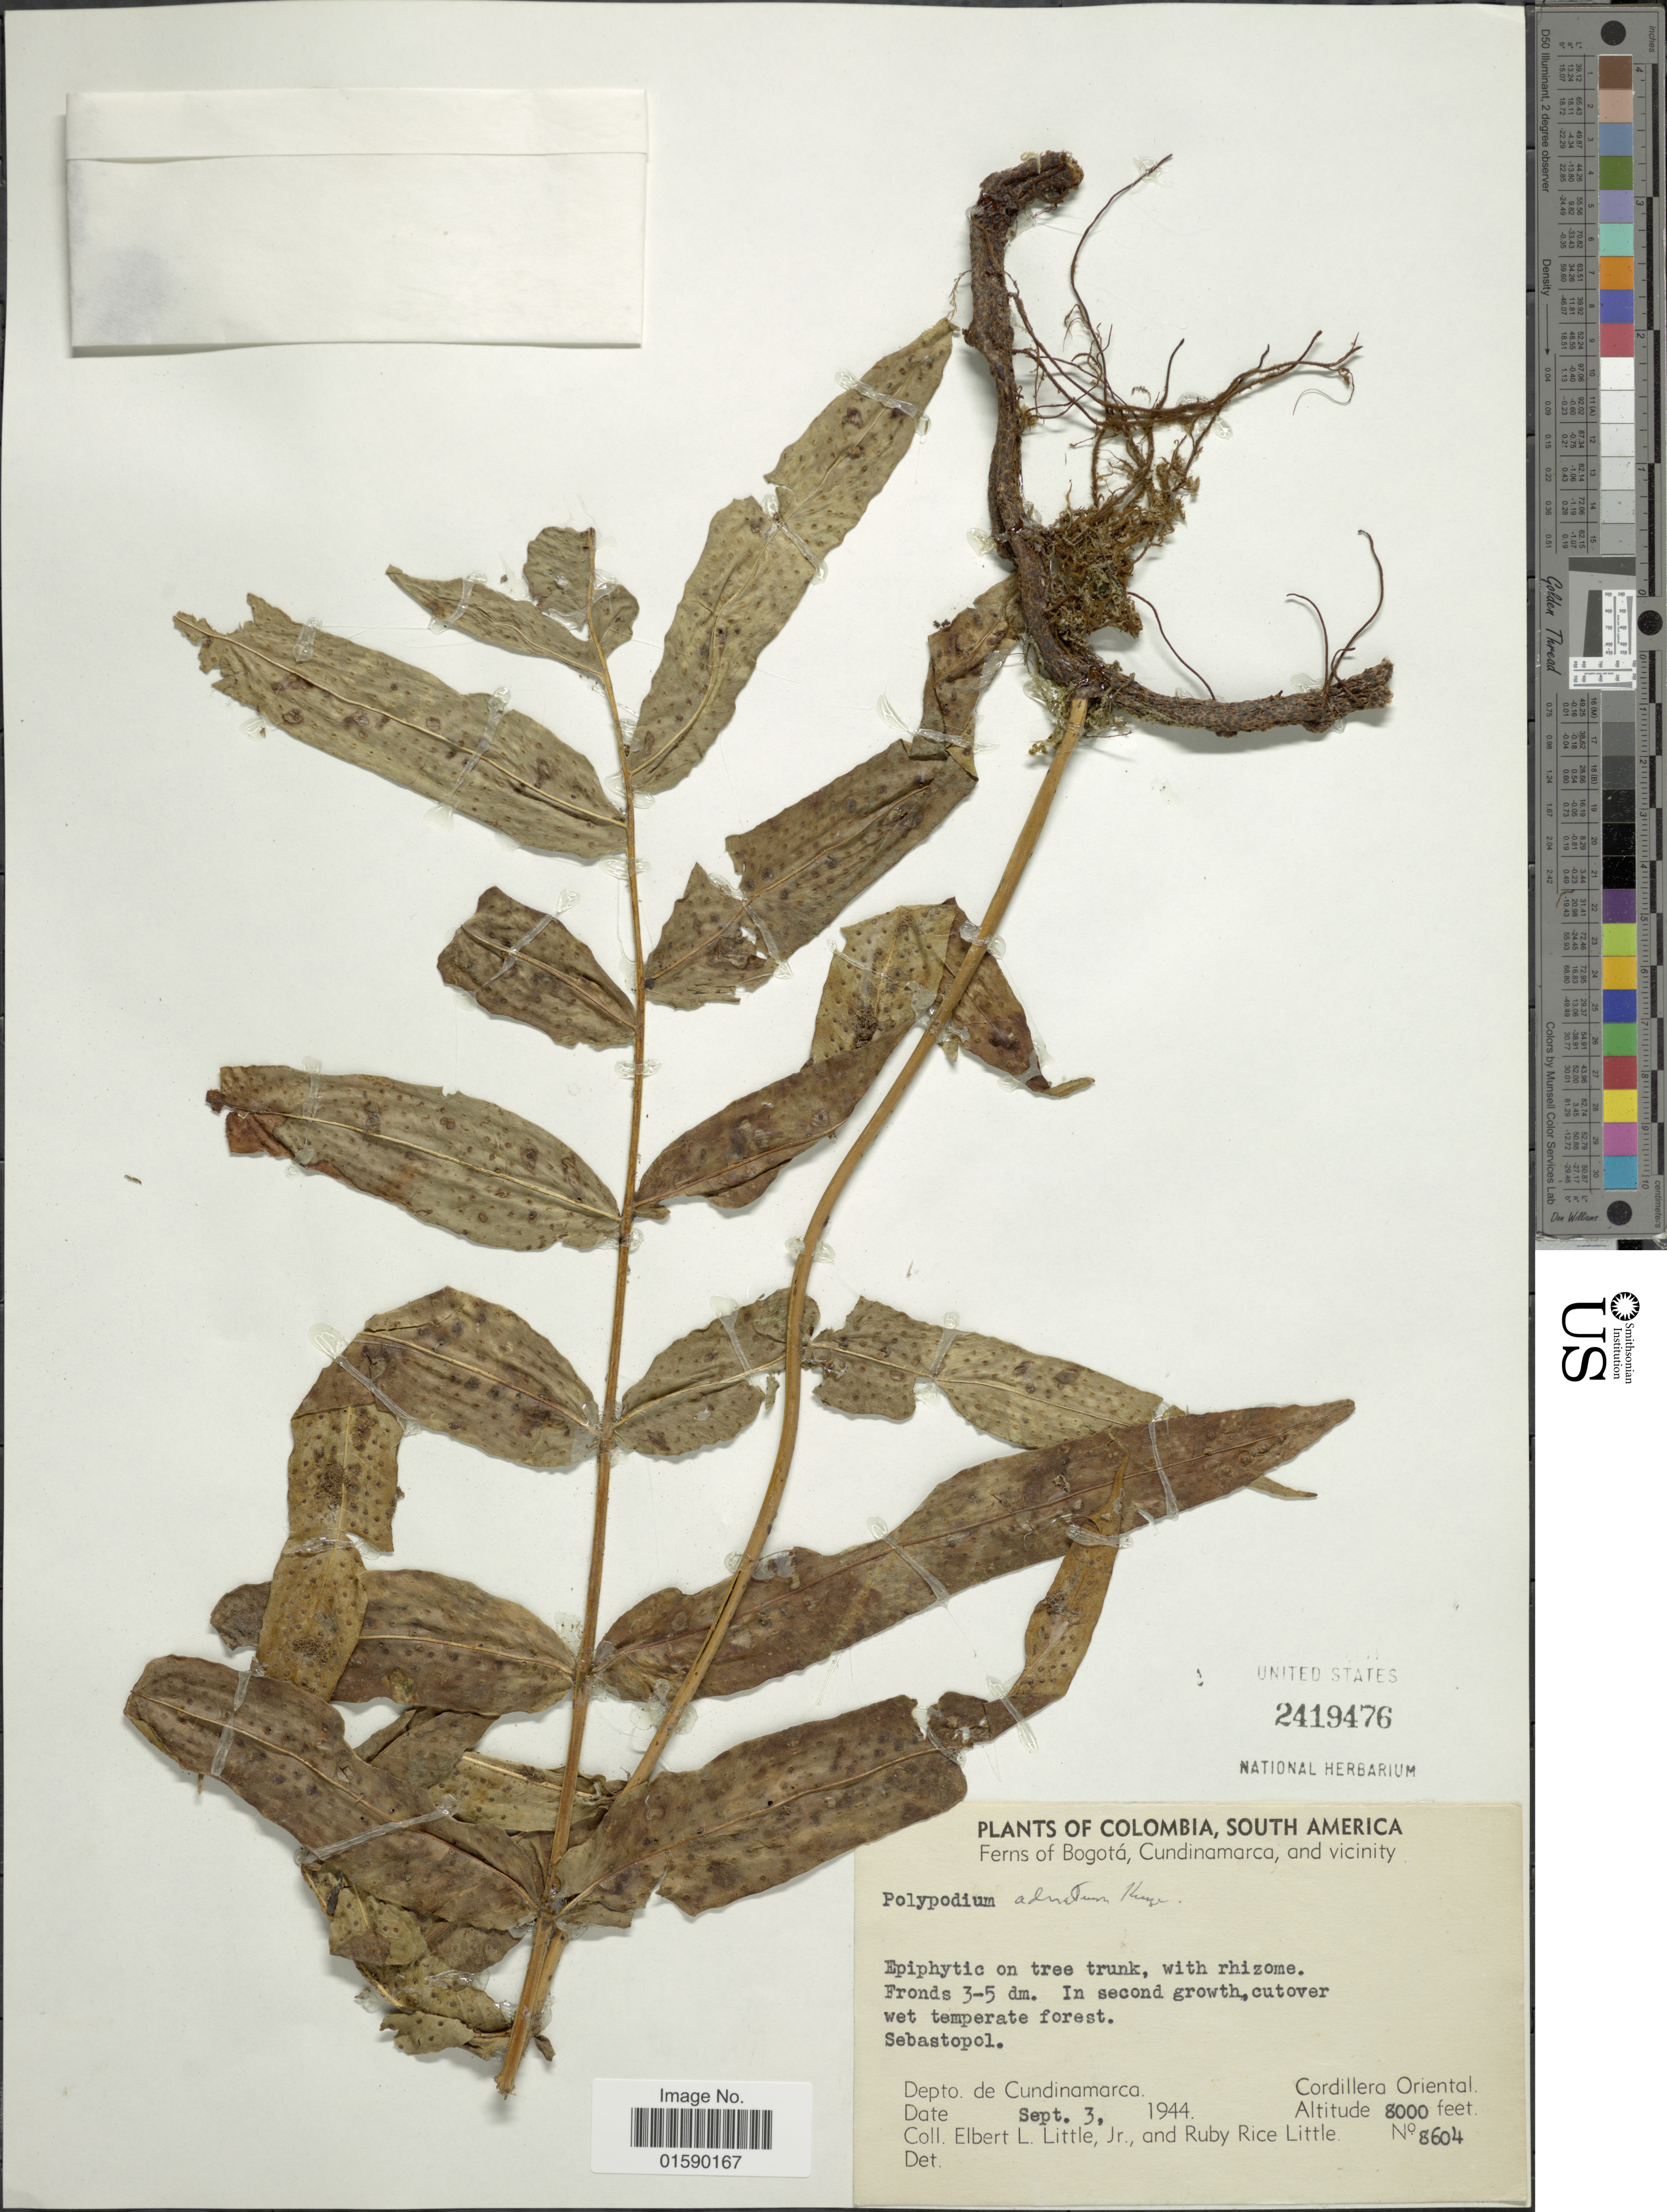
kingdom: Plantae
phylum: Tracheophyta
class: Polypodiopsida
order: Polypodiales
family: Polypodiaceae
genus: Aglaomorpha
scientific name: Aglaomorpha heraclea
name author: (Kunze) Copel.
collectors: E. L. Little & R. R. Little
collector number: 8604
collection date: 1944-09-03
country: Colombia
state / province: Cundinamarca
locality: Colombia, South America, Cundinamarca and vicinity. Sebasopol, Depto. de Cundinamarca, Cordillera Oriental.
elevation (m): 2438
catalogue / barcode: US 2419476